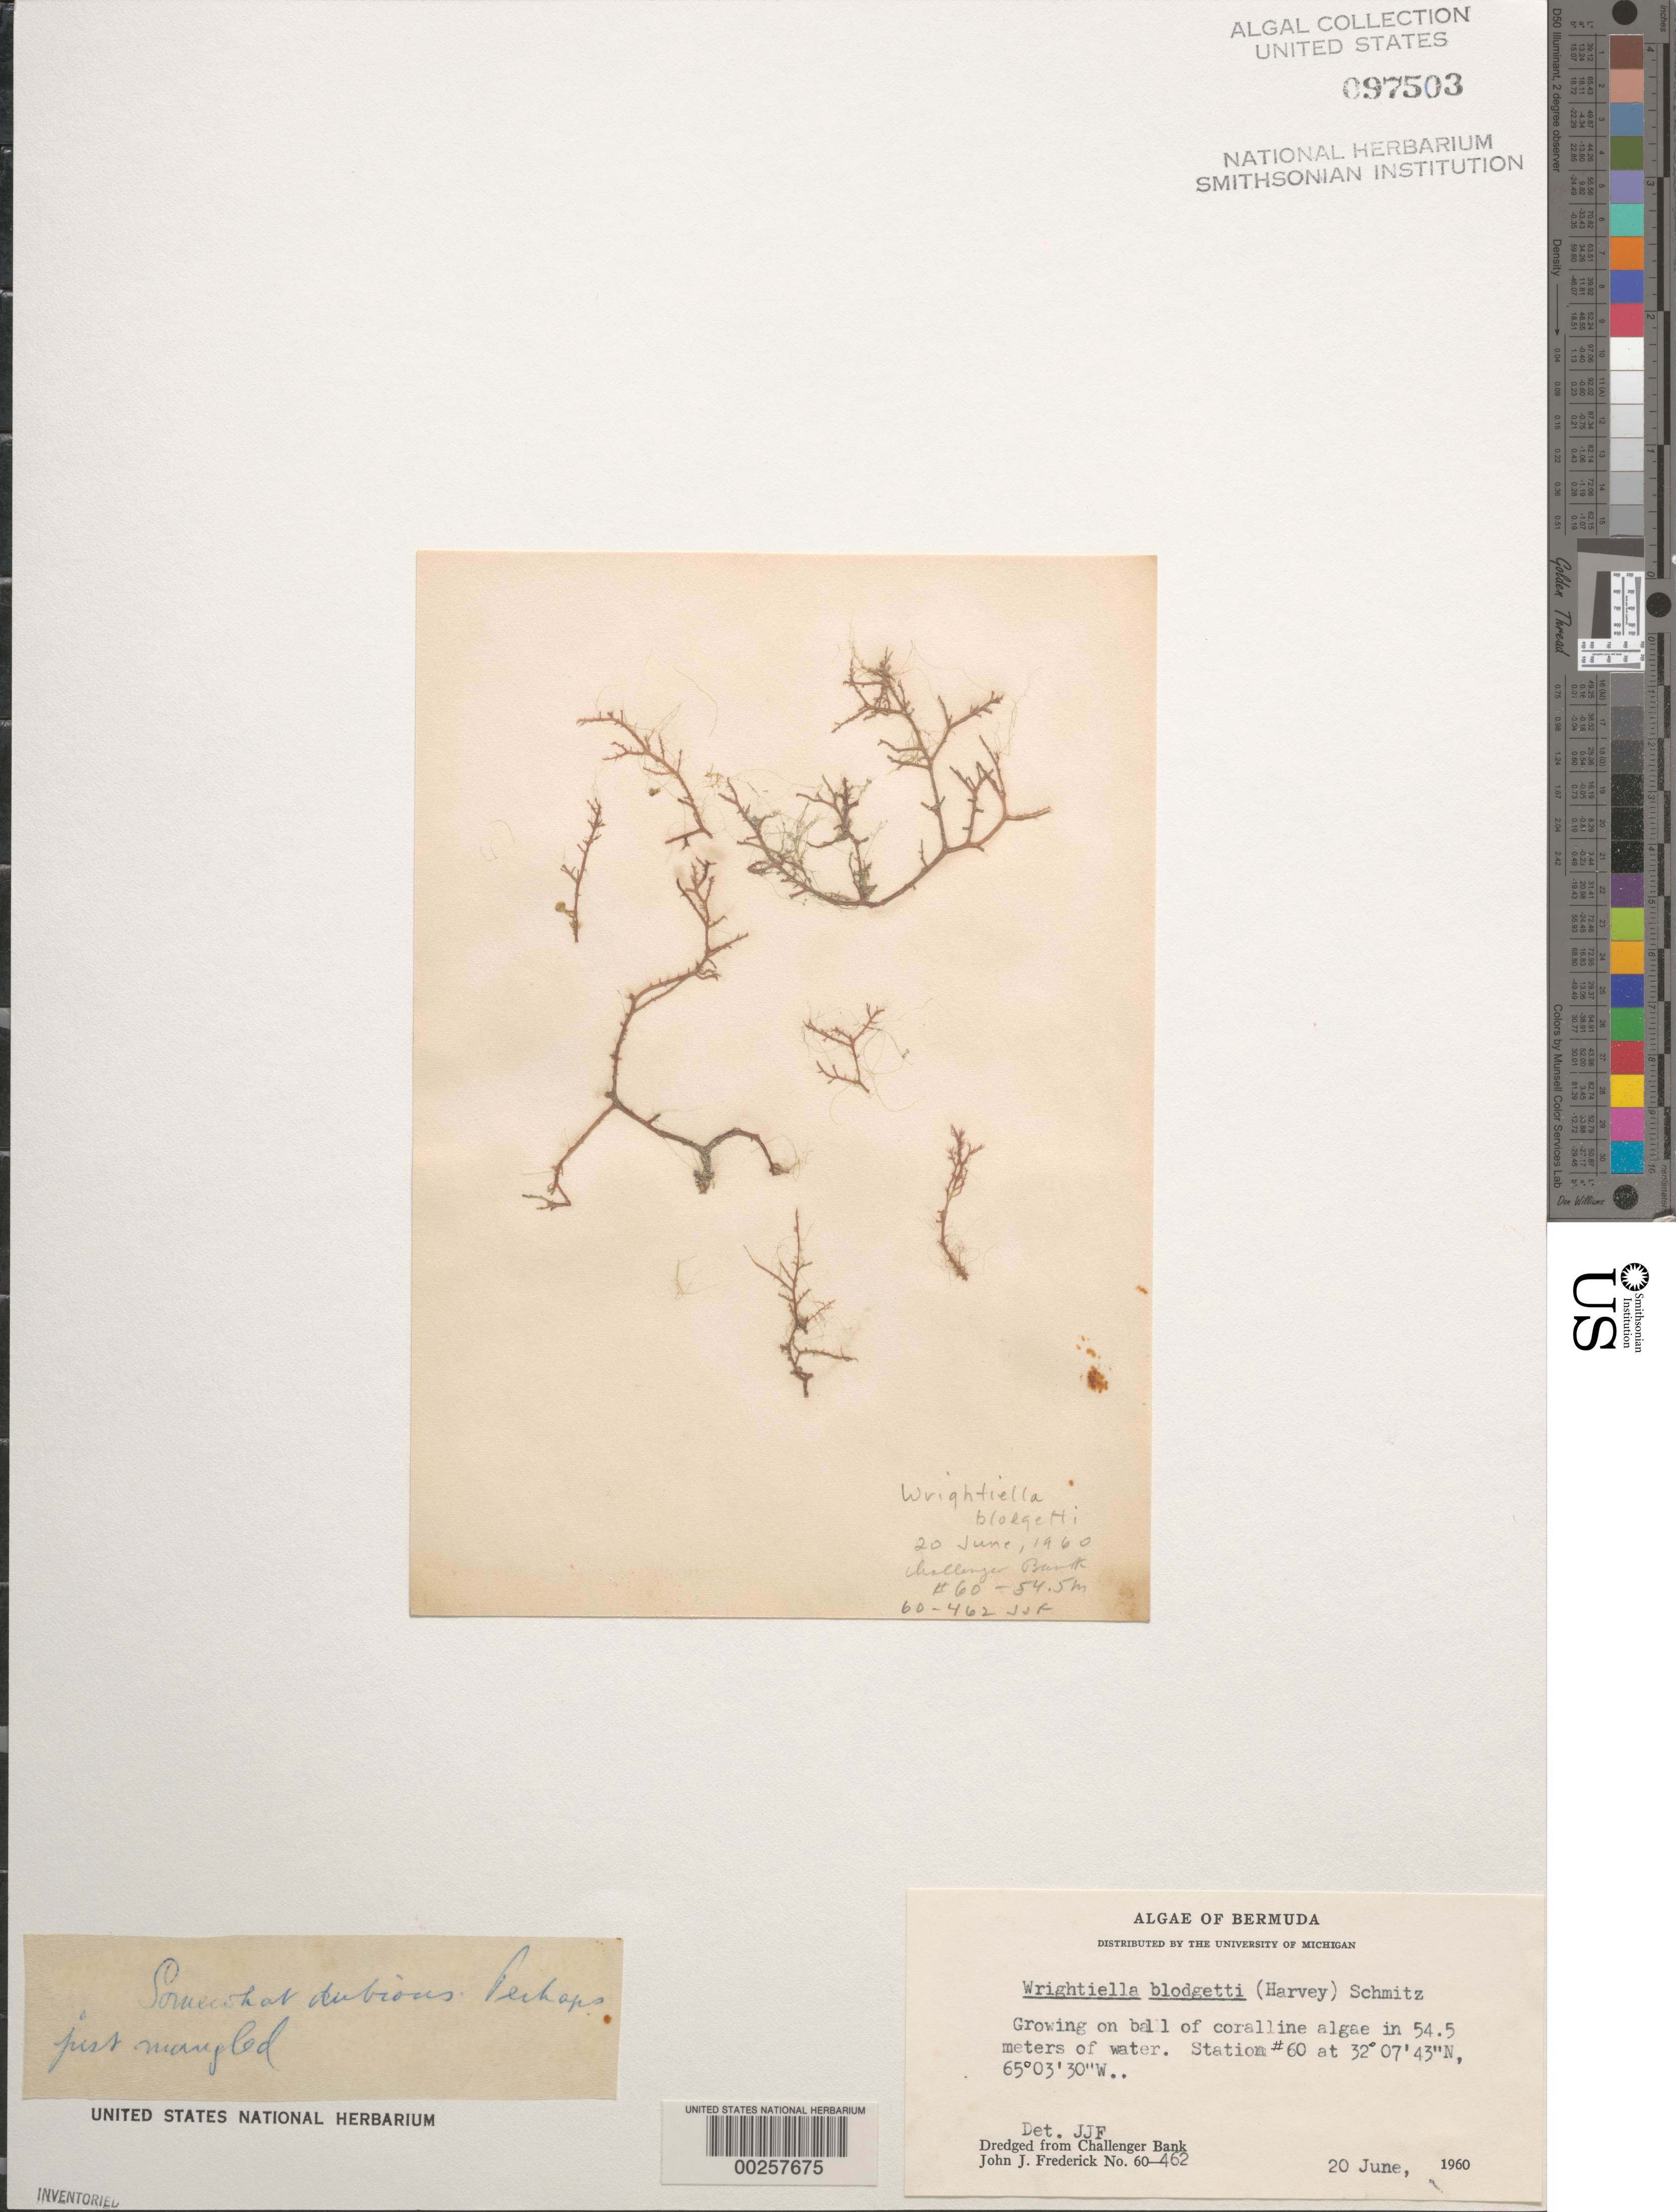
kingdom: Plantae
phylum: Rhodophyta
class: Florideophyceae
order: Ceramiales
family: Rhodomelaceae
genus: Wrightiella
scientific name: Wrightiella blodgettii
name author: (Harv.) F. Schmitz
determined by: Frederick, J. J.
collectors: J. Frederick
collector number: JJF 60-462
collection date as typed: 20 Jun 1960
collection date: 1960-06-20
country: Bermuda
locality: Challenger Bank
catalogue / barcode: US 97503